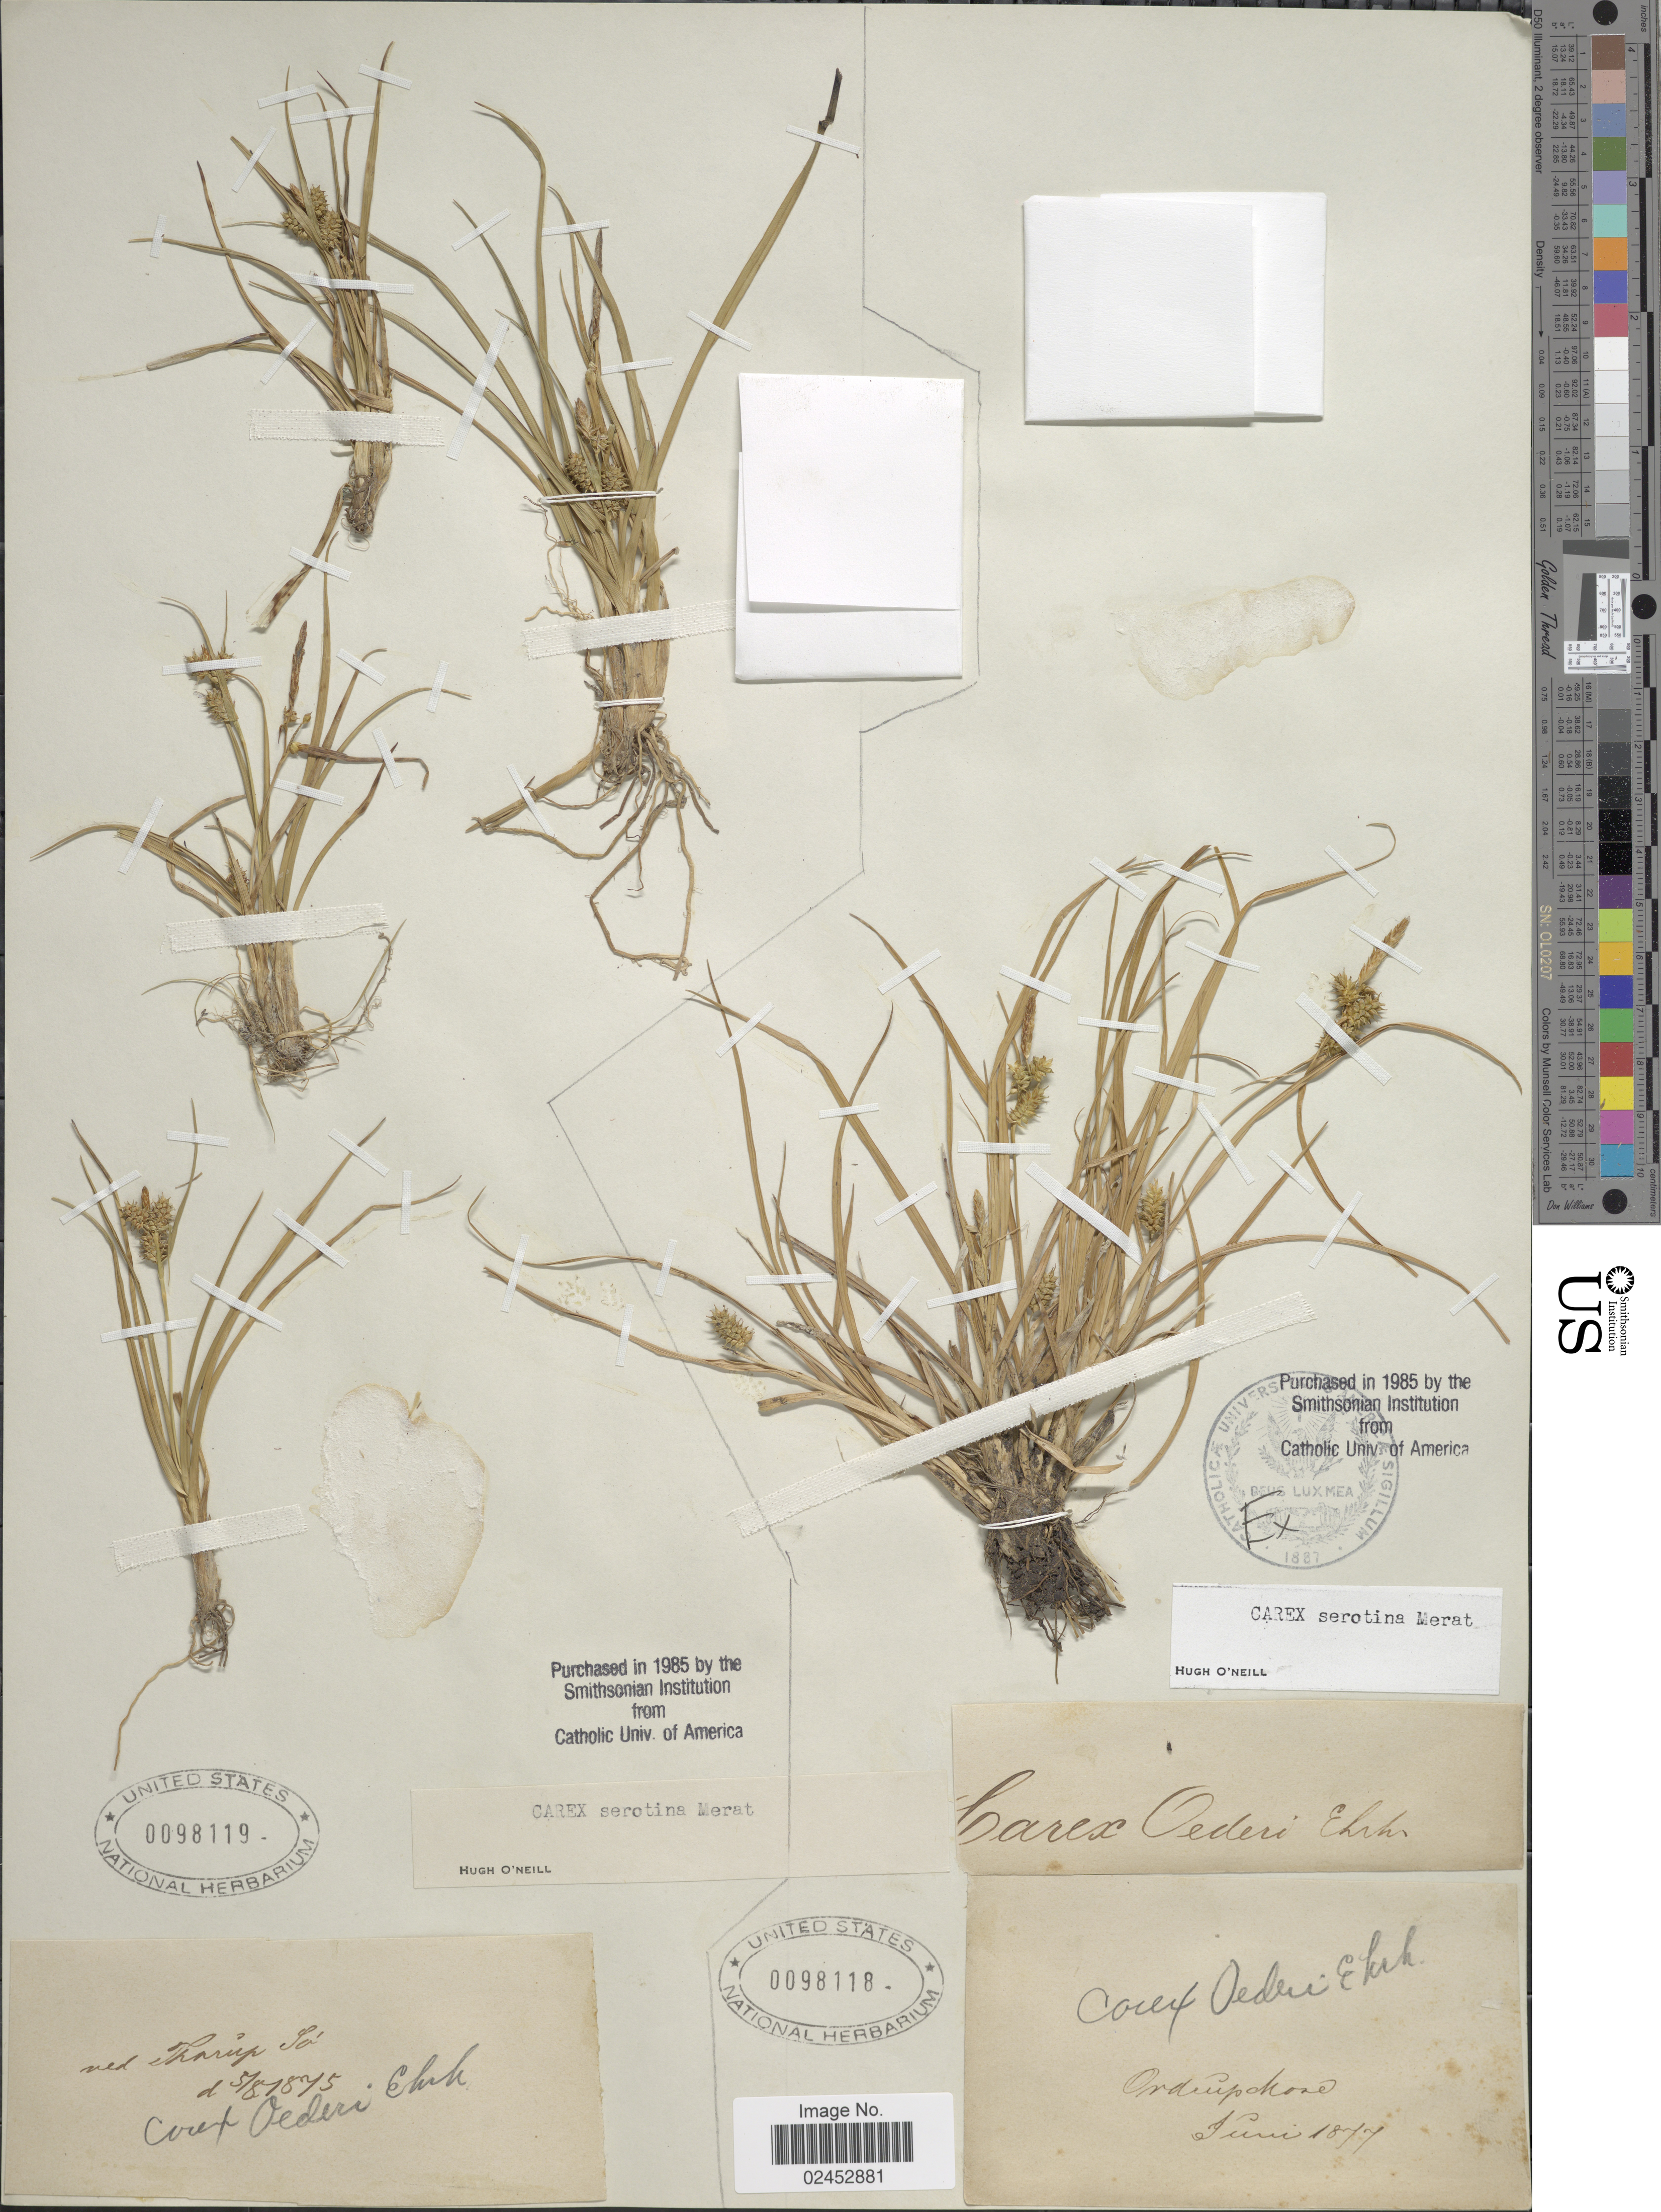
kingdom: Plantae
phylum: Tracheophyta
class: Liliopsida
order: Poales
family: Cyperaceae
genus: Carex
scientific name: Carex oederi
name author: Retz.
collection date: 1877-06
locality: OrdrupMose [interpreted]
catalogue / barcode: US 98118-2